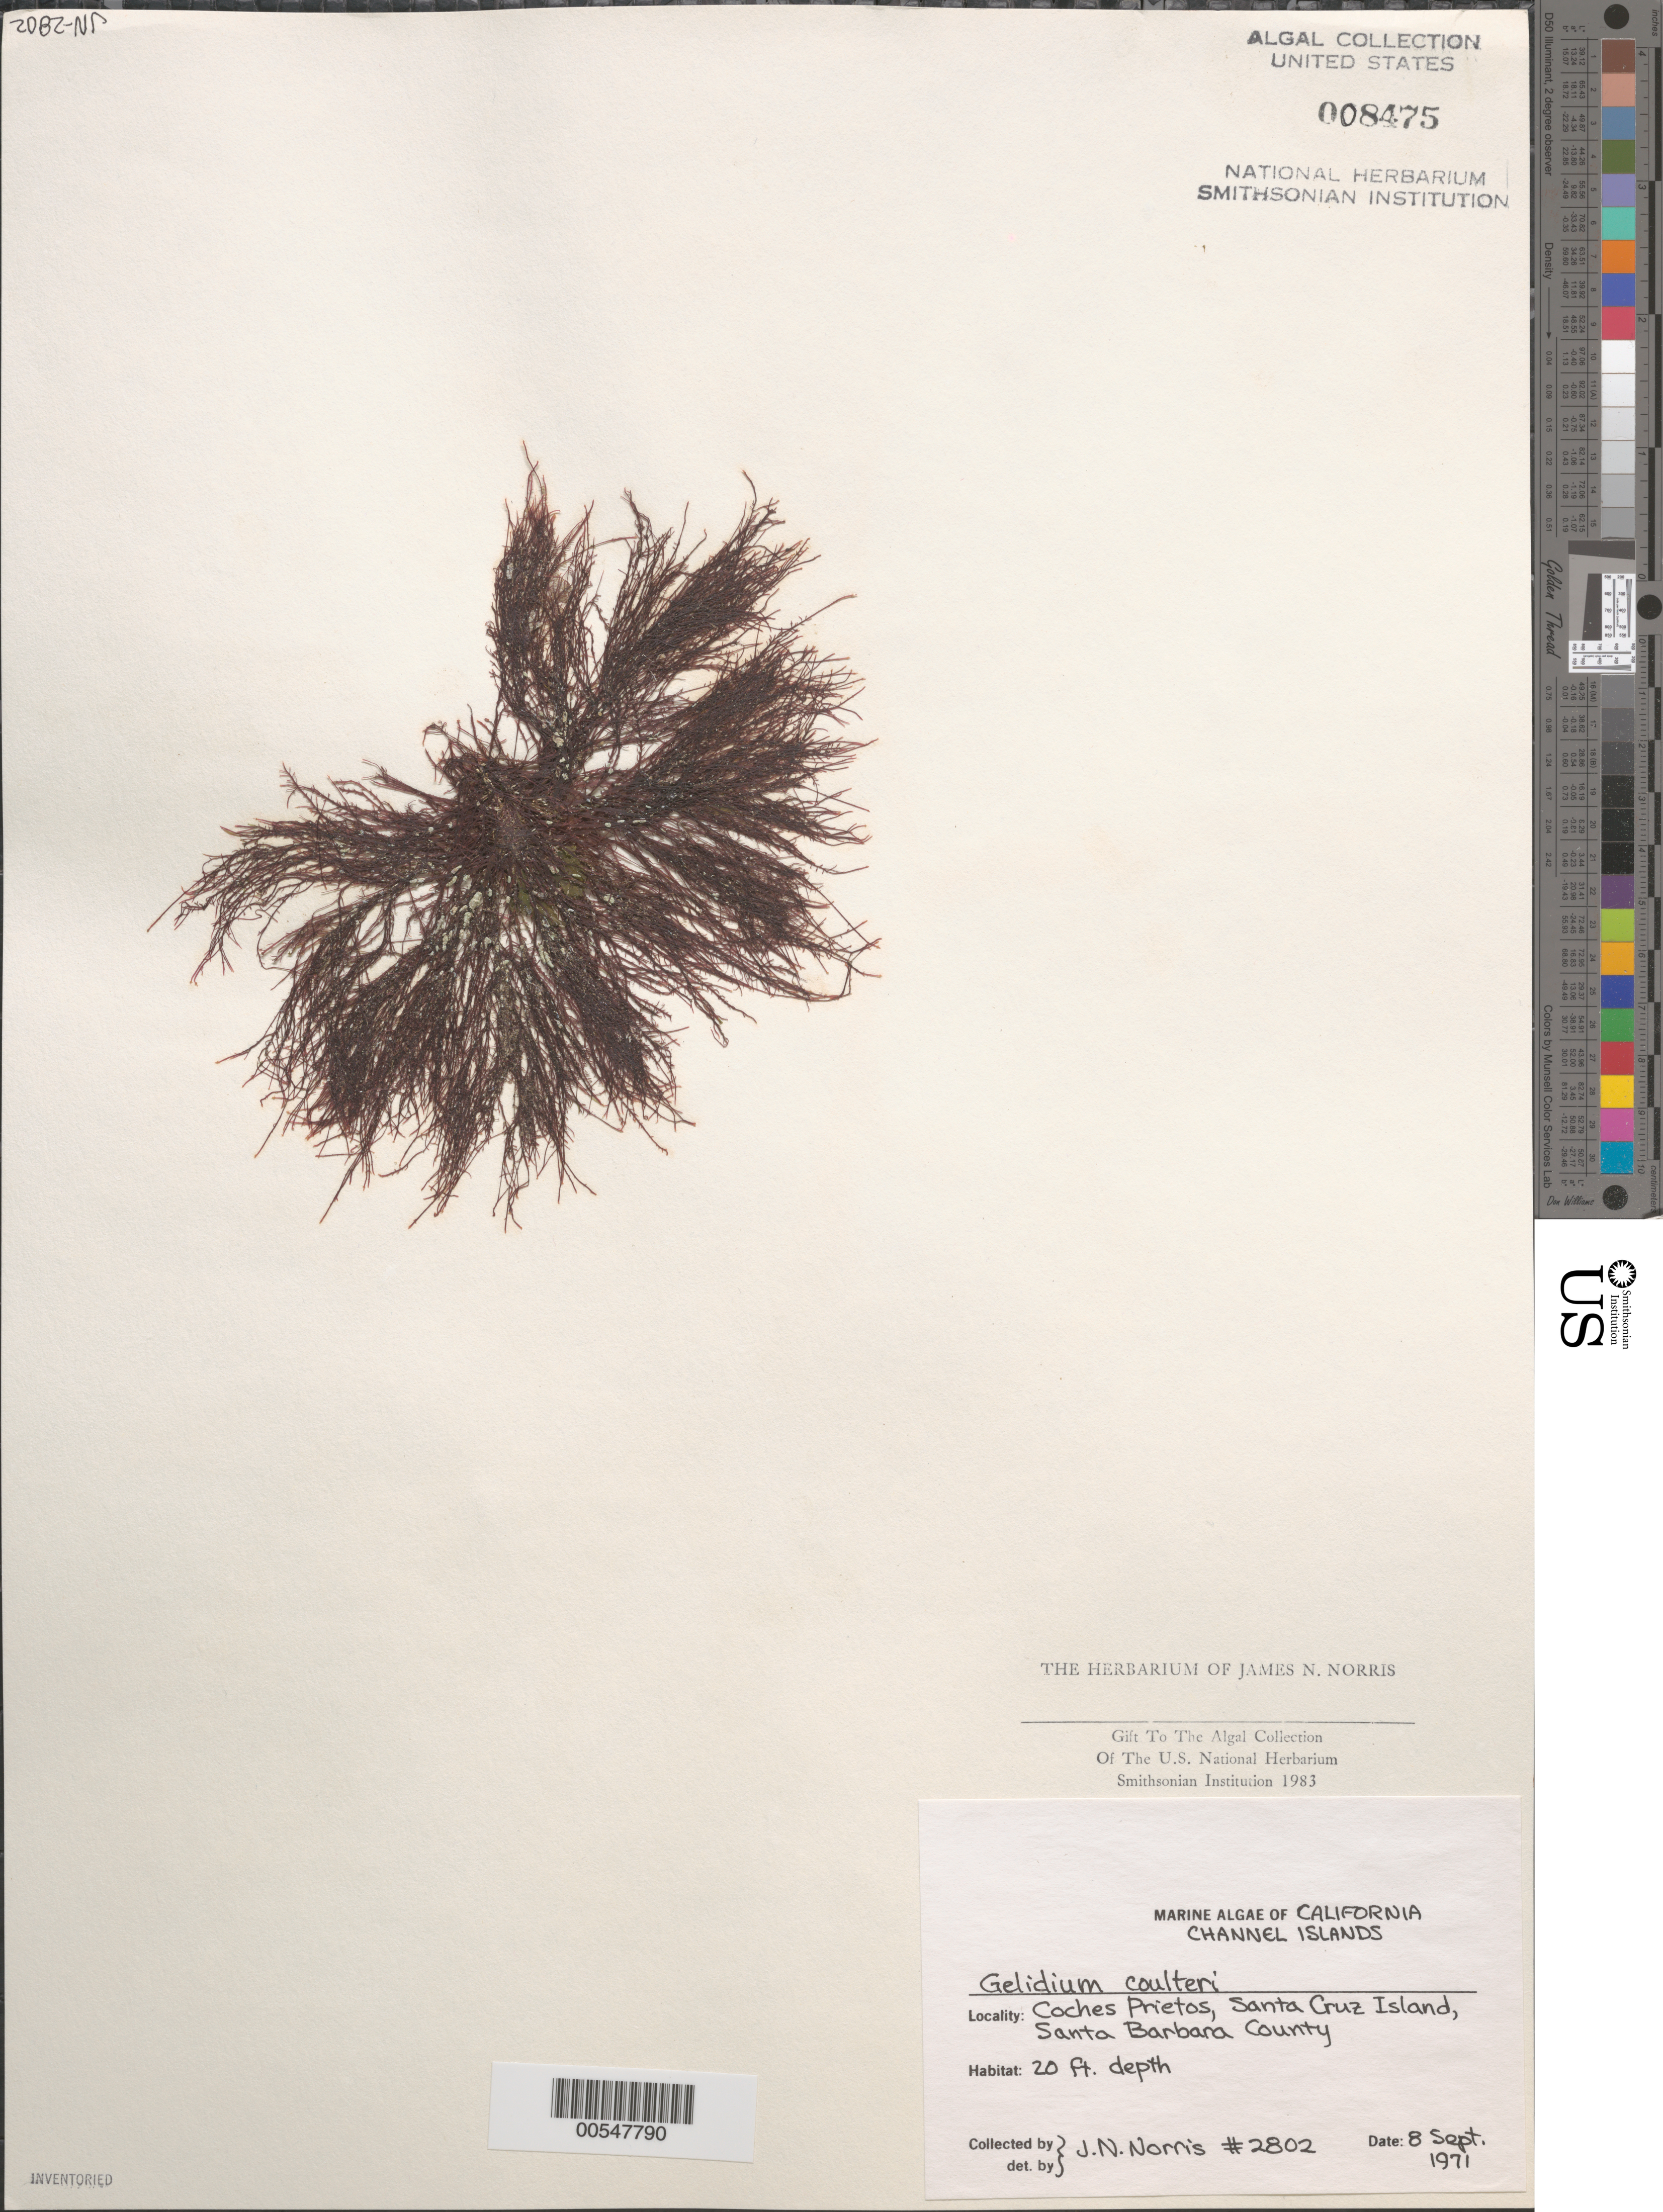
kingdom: Plantae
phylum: Rhodophyta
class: Florideophyceae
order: Gelidiales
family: Gelidiaceae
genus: Gelidium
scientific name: Gelidium coulteri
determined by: Norris, James N.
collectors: J. N. Norris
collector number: JN-2802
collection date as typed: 08 Sep 1971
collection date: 1971-09-08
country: United States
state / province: California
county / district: Santa Barbara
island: Santa Cruz Island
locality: Coches Prietos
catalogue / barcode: US 8475